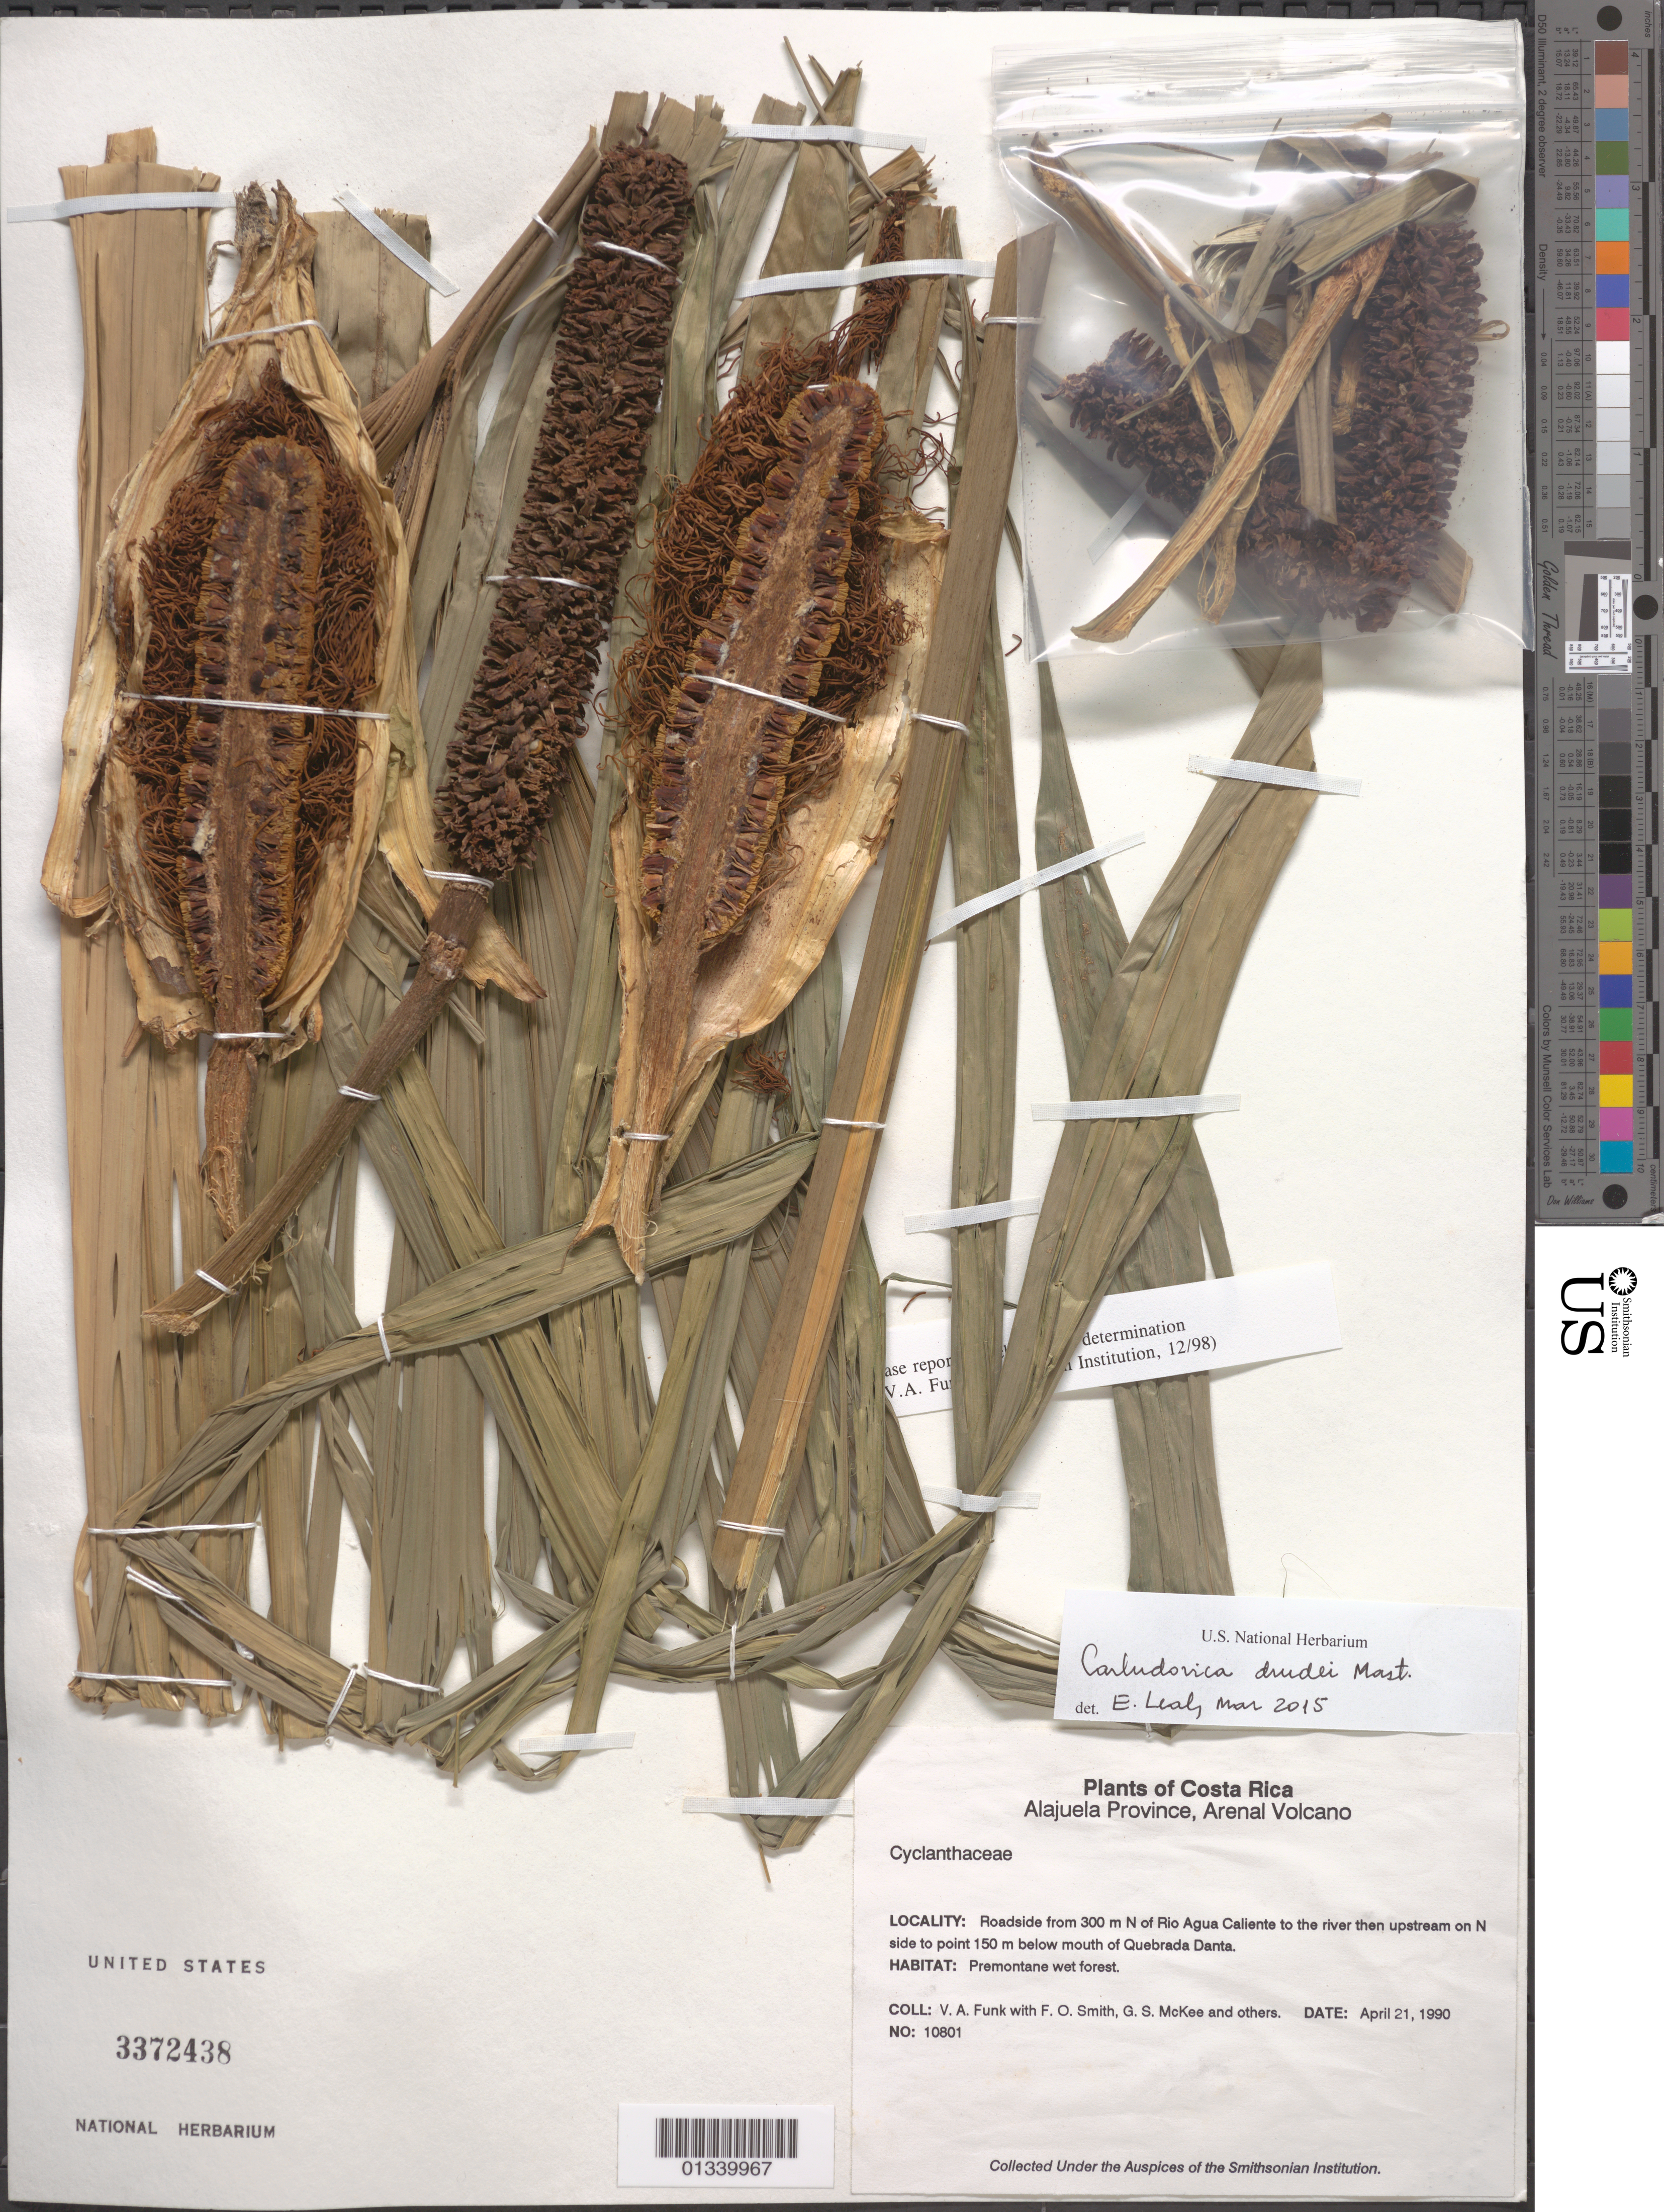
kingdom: Plantae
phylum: Tracheophyta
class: Liliopsida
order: Pandanales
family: Cyclanthaceae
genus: Carludovica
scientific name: Carludovica drudei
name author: Mast.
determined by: Leal, E.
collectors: V. Funk, F. Smith, G. S. McKee & et al.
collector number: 10801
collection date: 1990-04-21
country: Costa Rica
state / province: Alajuela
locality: Roadside, 300 m N of Rio Aguz Caliente; ca 2 km below mouth of Quebrada Danta. Arenal Volcano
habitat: Premontane wet forest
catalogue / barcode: US 3372438